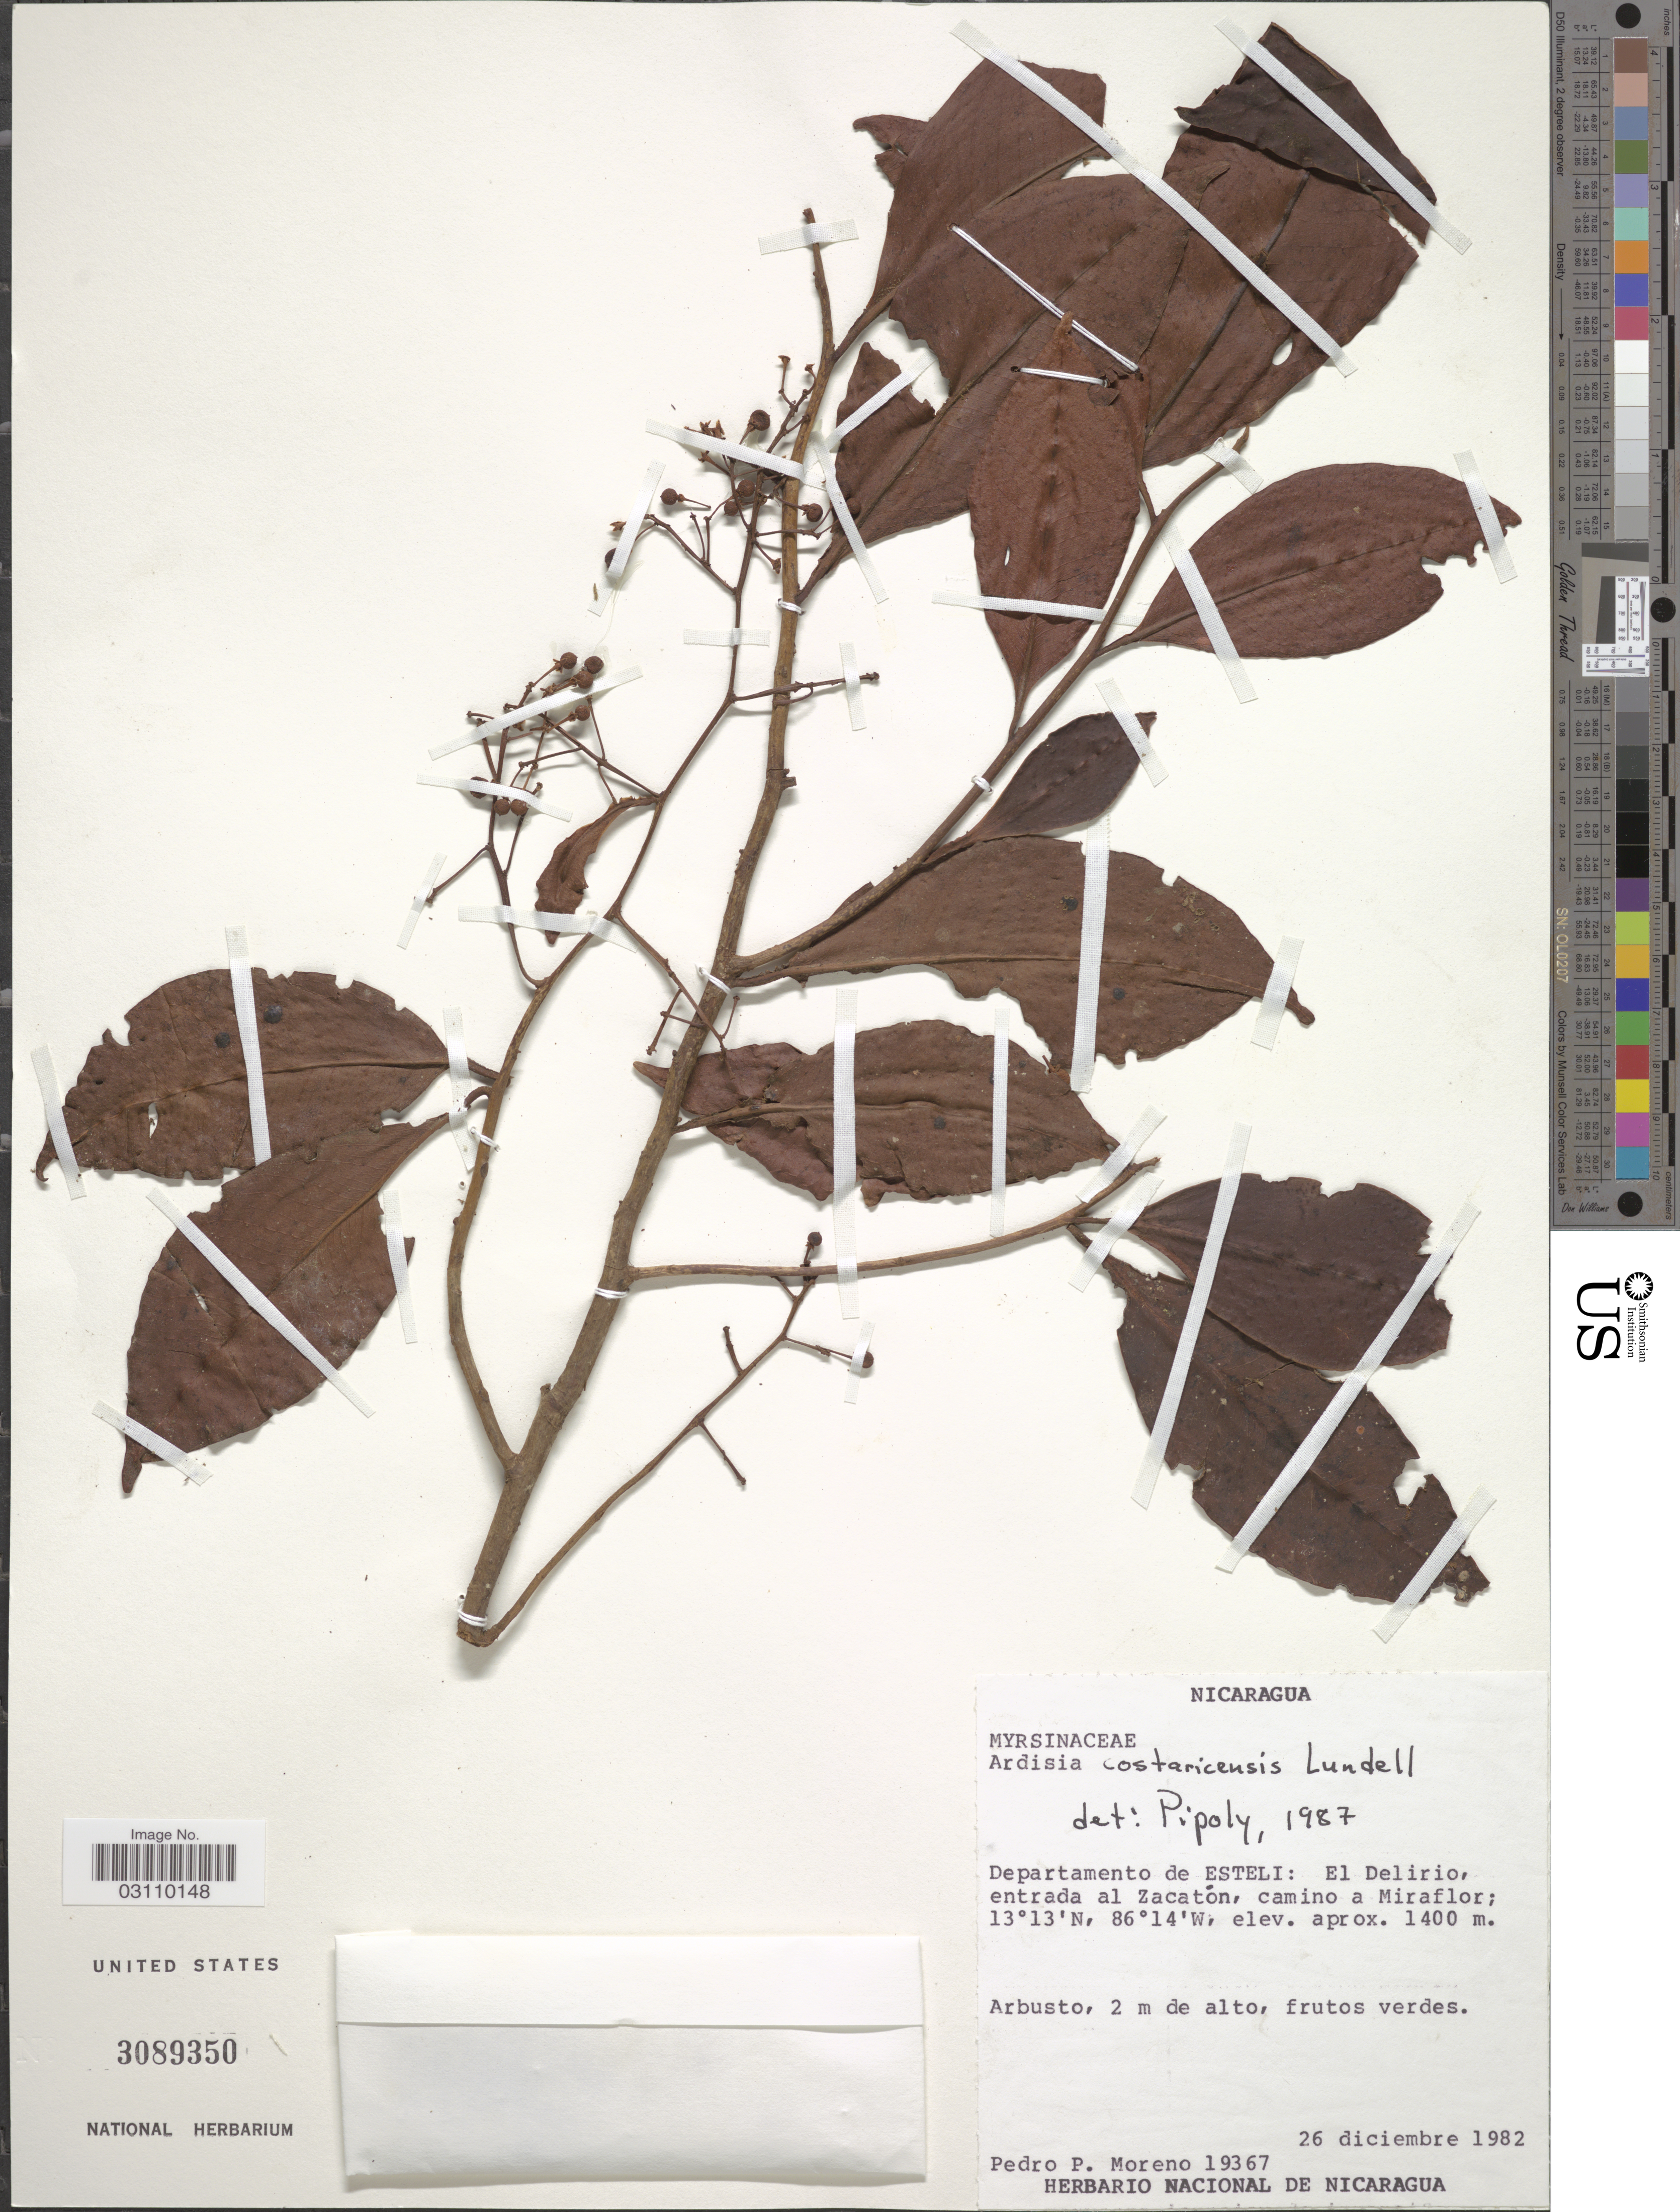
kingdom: Plantae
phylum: Tracheophyta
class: Magnoliopsida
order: Ericales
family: Primulaceae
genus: Ardisia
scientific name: Ardisia costaricensis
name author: Lundell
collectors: P. Moreno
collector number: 19367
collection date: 1982-12-26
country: Nicaragua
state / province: Esteli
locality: Departamento de Esteli: El Delirio, entrada al Zacatón, camino a Miraflor.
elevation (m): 1400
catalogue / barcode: US 3089350